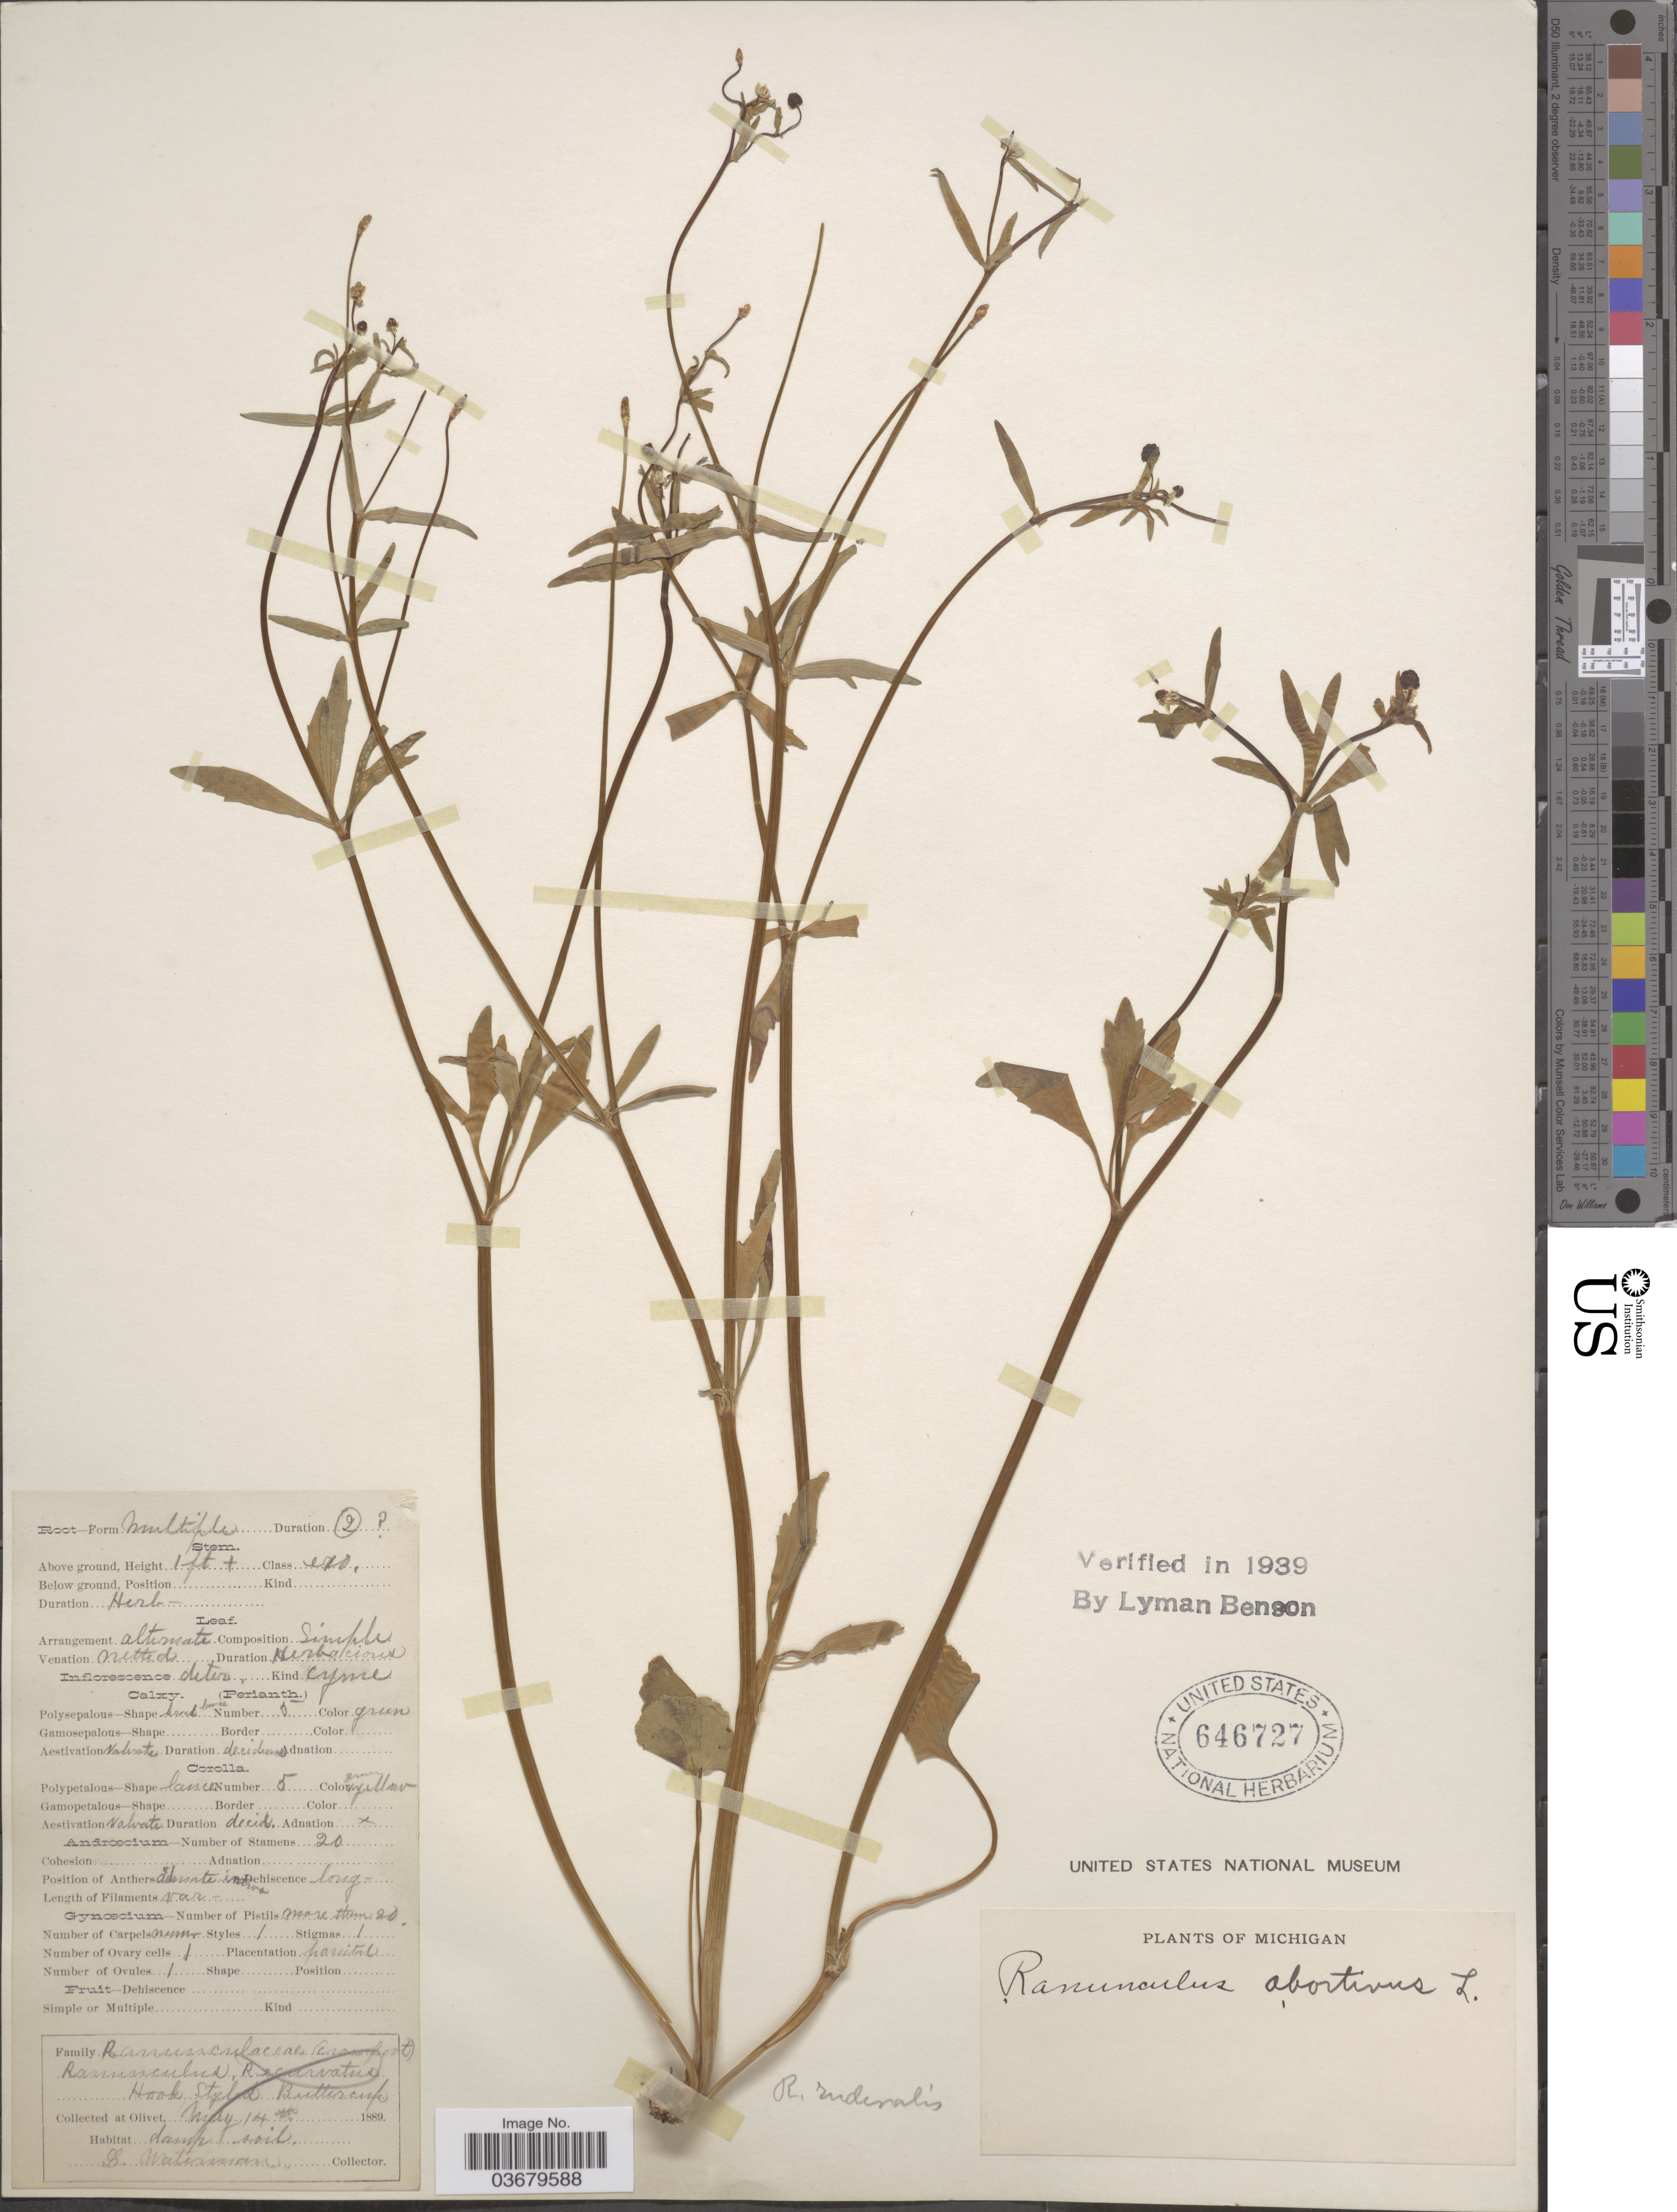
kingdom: Plantae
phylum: Tracheophyta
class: Magnoliopsida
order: Ranunculales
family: Ranunculaceae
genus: Ranunculus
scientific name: Ranunculus abortivus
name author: L.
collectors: B. Waterman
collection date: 1889-05-14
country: United States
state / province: Michigan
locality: Olivet.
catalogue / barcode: US 646727